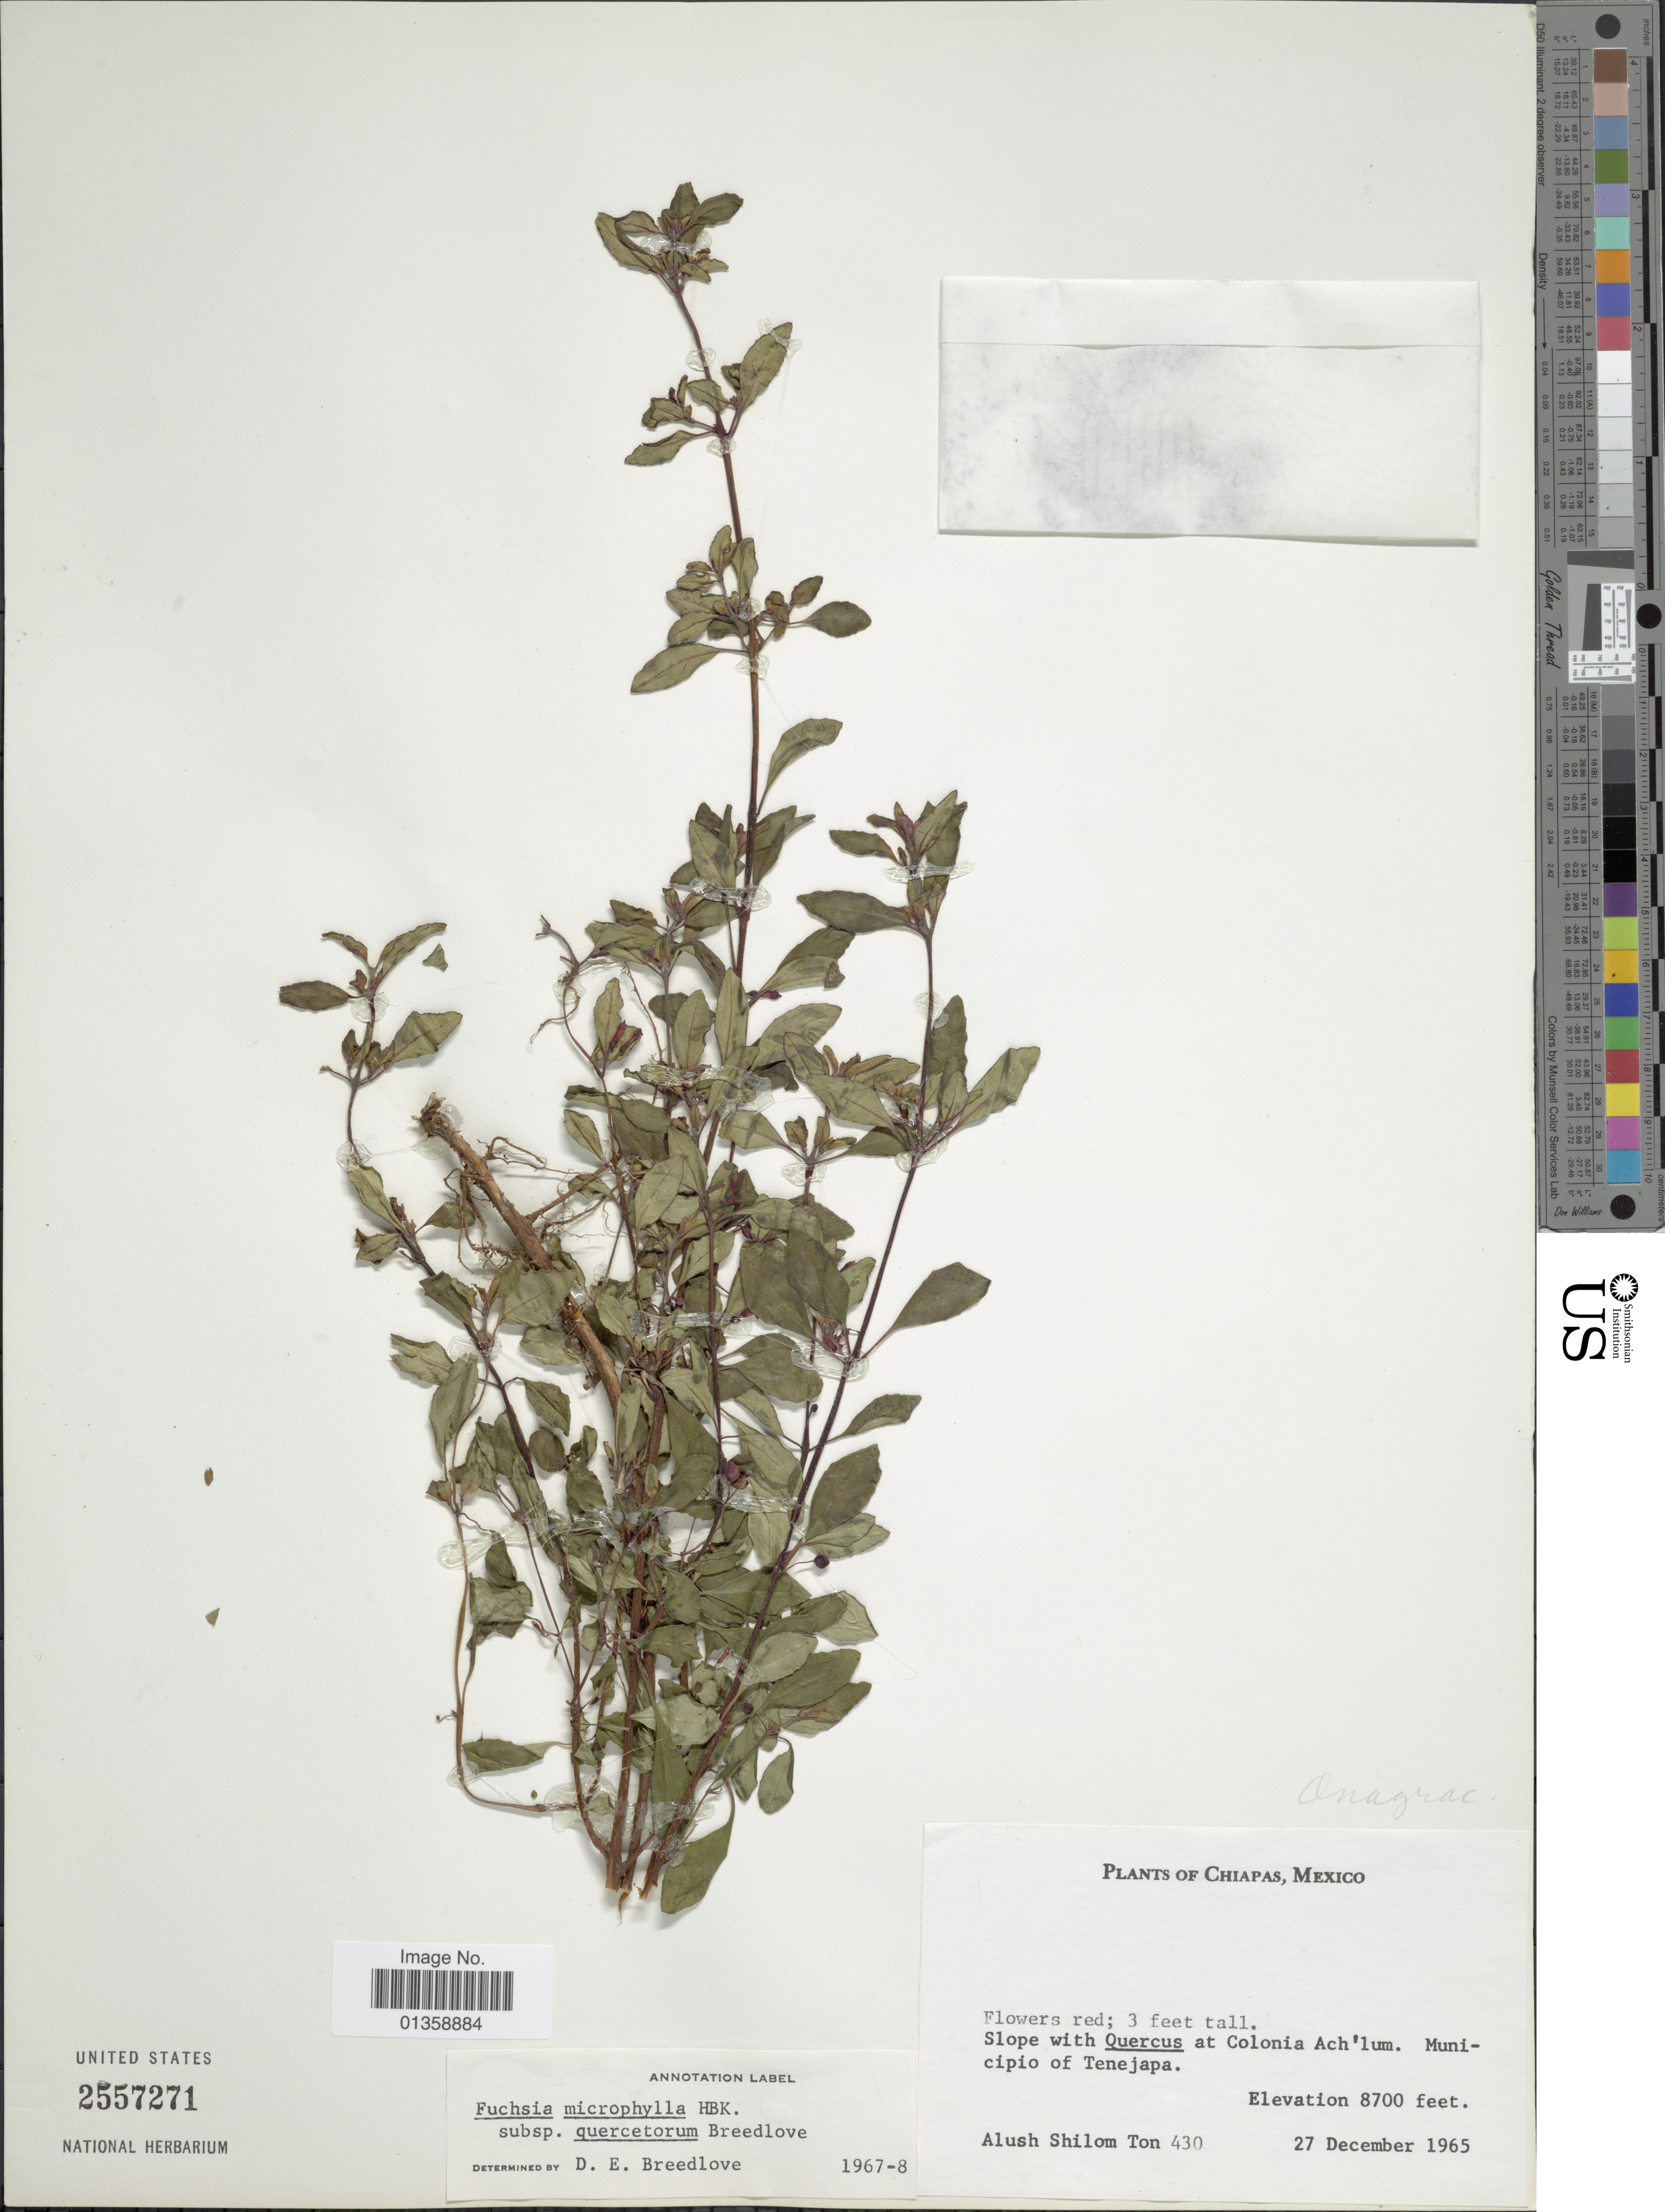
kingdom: Plantae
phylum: Tracheophyta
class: Magnoliopsida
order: Myrtales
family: Onagraceae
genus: Fuchsia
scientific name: Fuchsia microphylla subsp. quercetorum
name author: Breedlove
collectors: A. S. Ton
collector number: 430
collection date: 1965-12-27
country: Mexico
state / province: Chiapas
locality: At Colonia Ach' lum. Municipio of Tenejapa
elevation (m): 2652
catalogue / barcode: US 2557271